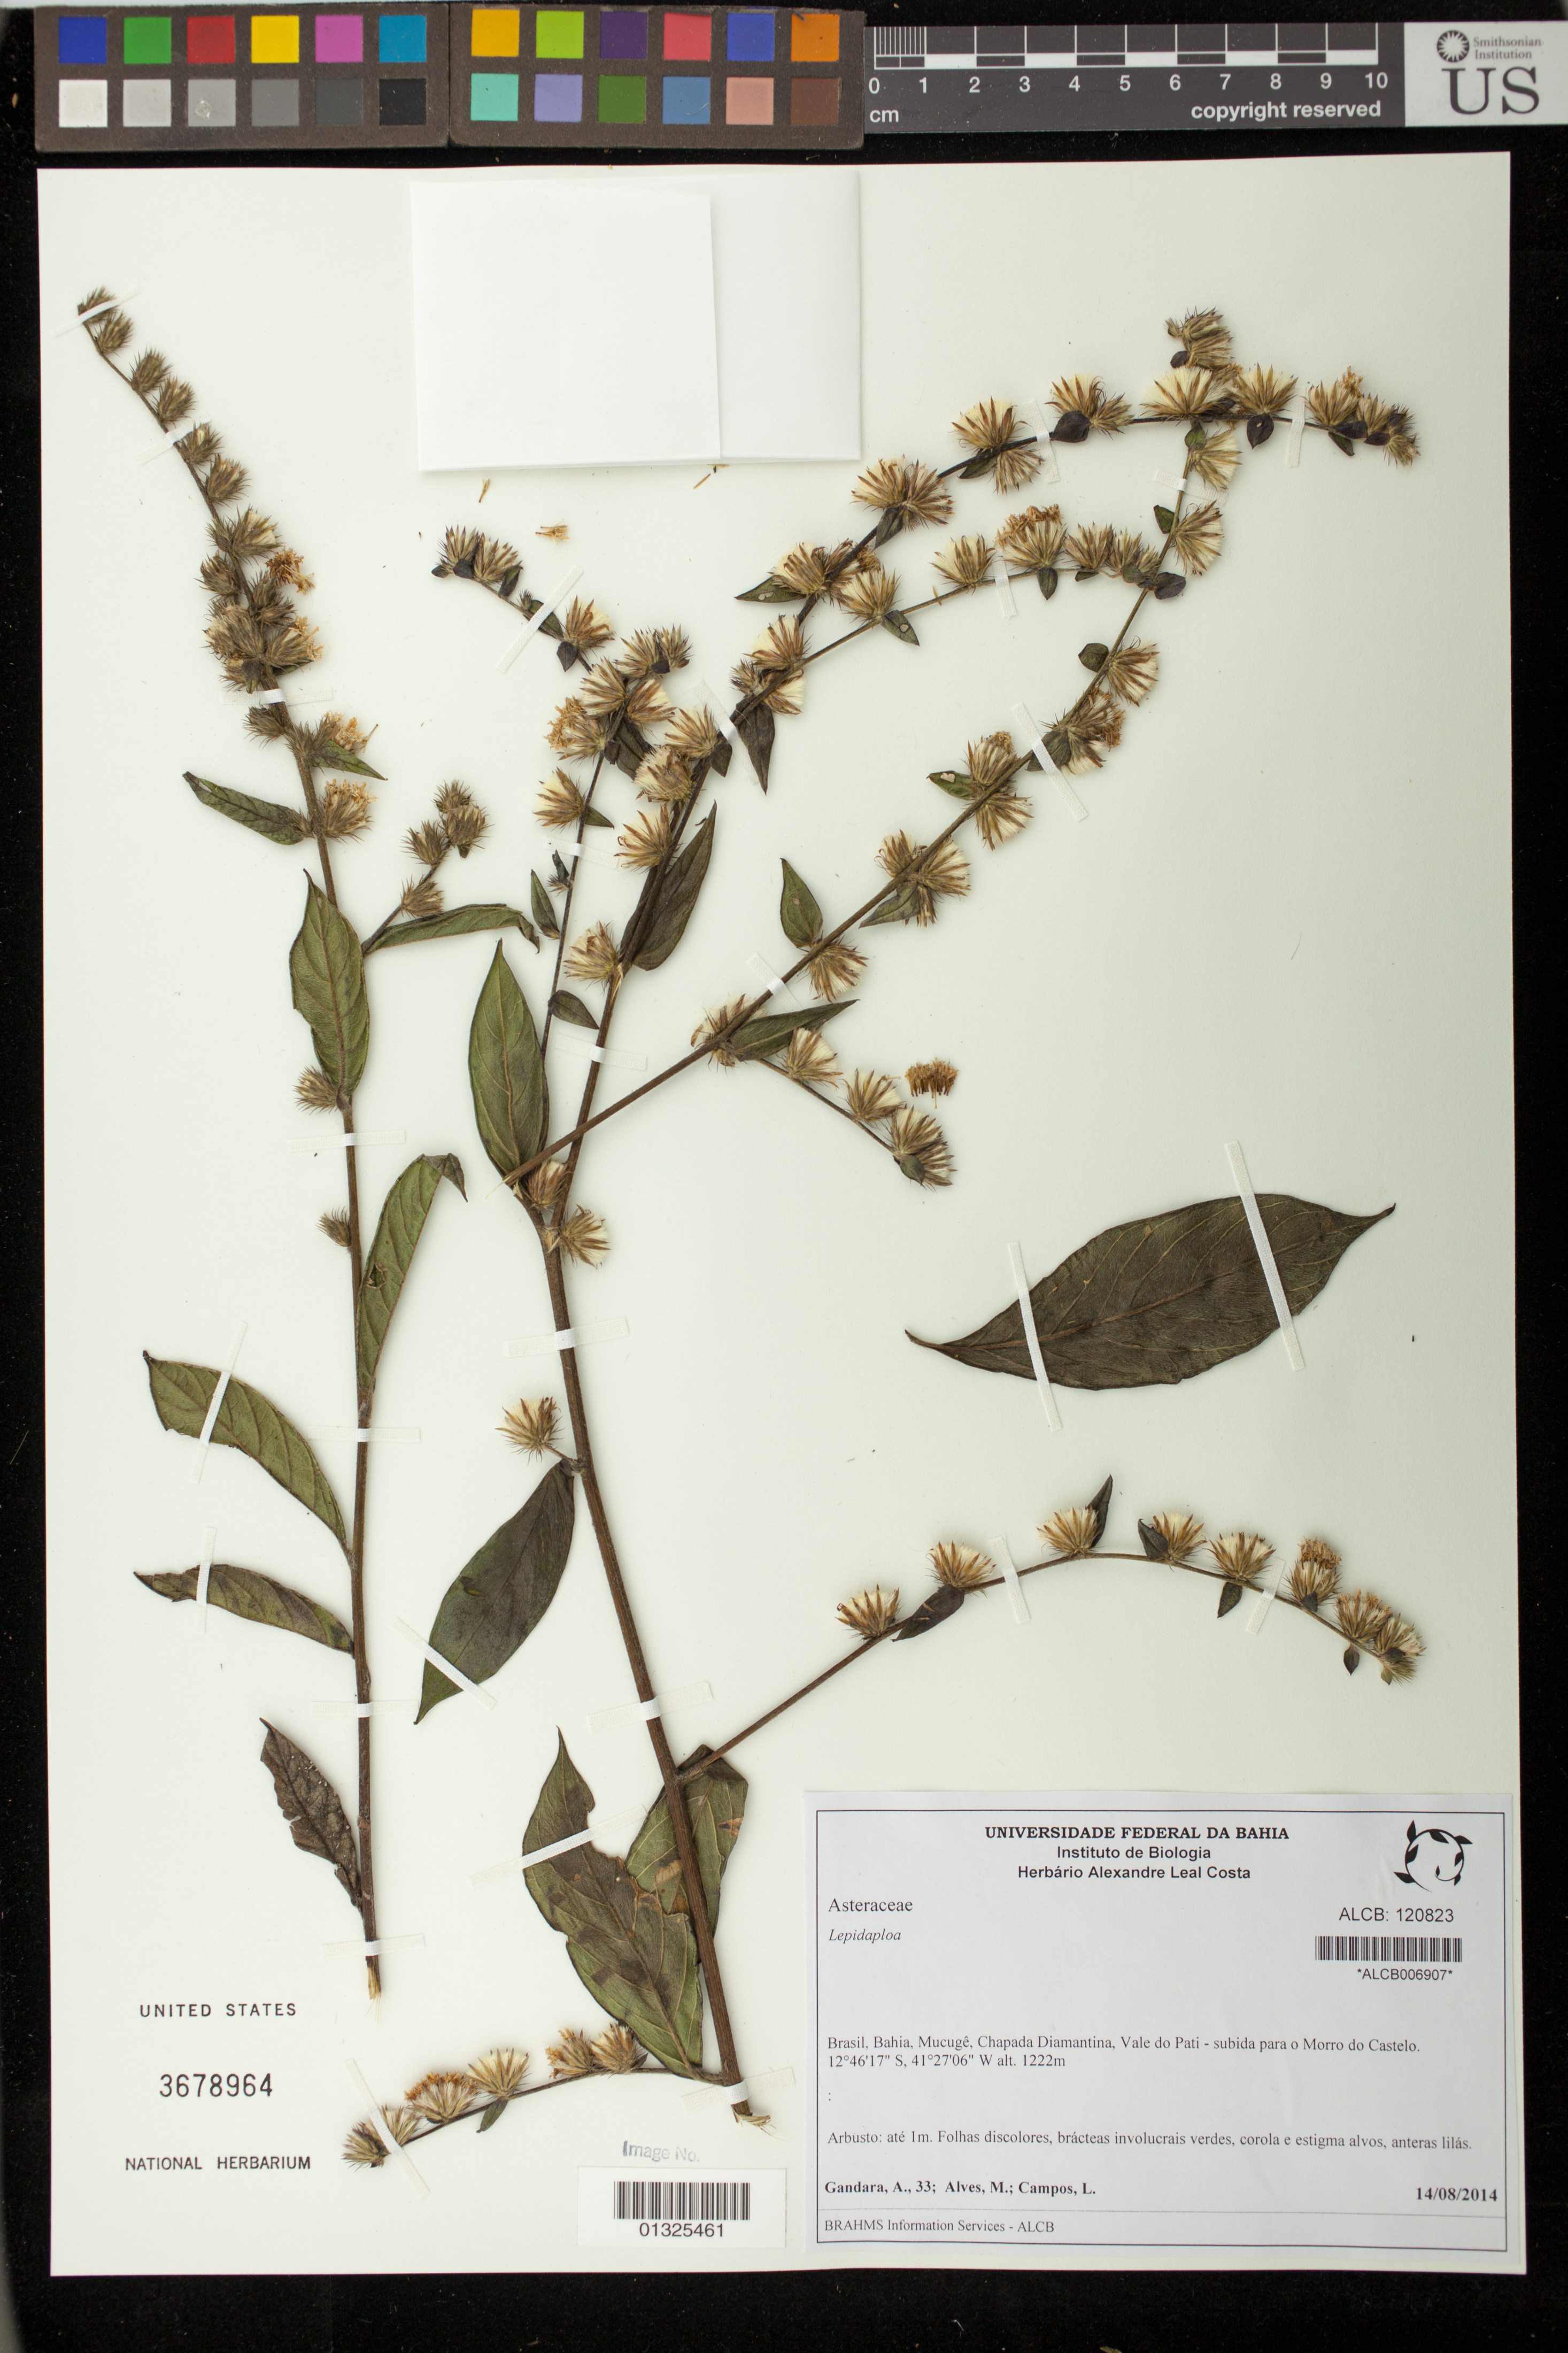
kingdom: Plantae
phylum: Tracheophyta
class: Magnoliopsida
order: Asterales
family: Asteraceae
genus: Lepidaploa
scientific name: Lepidaploa sp.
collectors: A. Gándara, M. Alves & L. Campos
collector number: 33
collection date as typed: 14 August 2014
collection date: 2014-08-14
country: Brazil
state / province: Bahia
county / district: Mucugê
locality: Chapada Diamantina, Vale do Pait-subida para o Morro do Castelo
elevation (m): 1222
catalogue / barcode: US 3678964